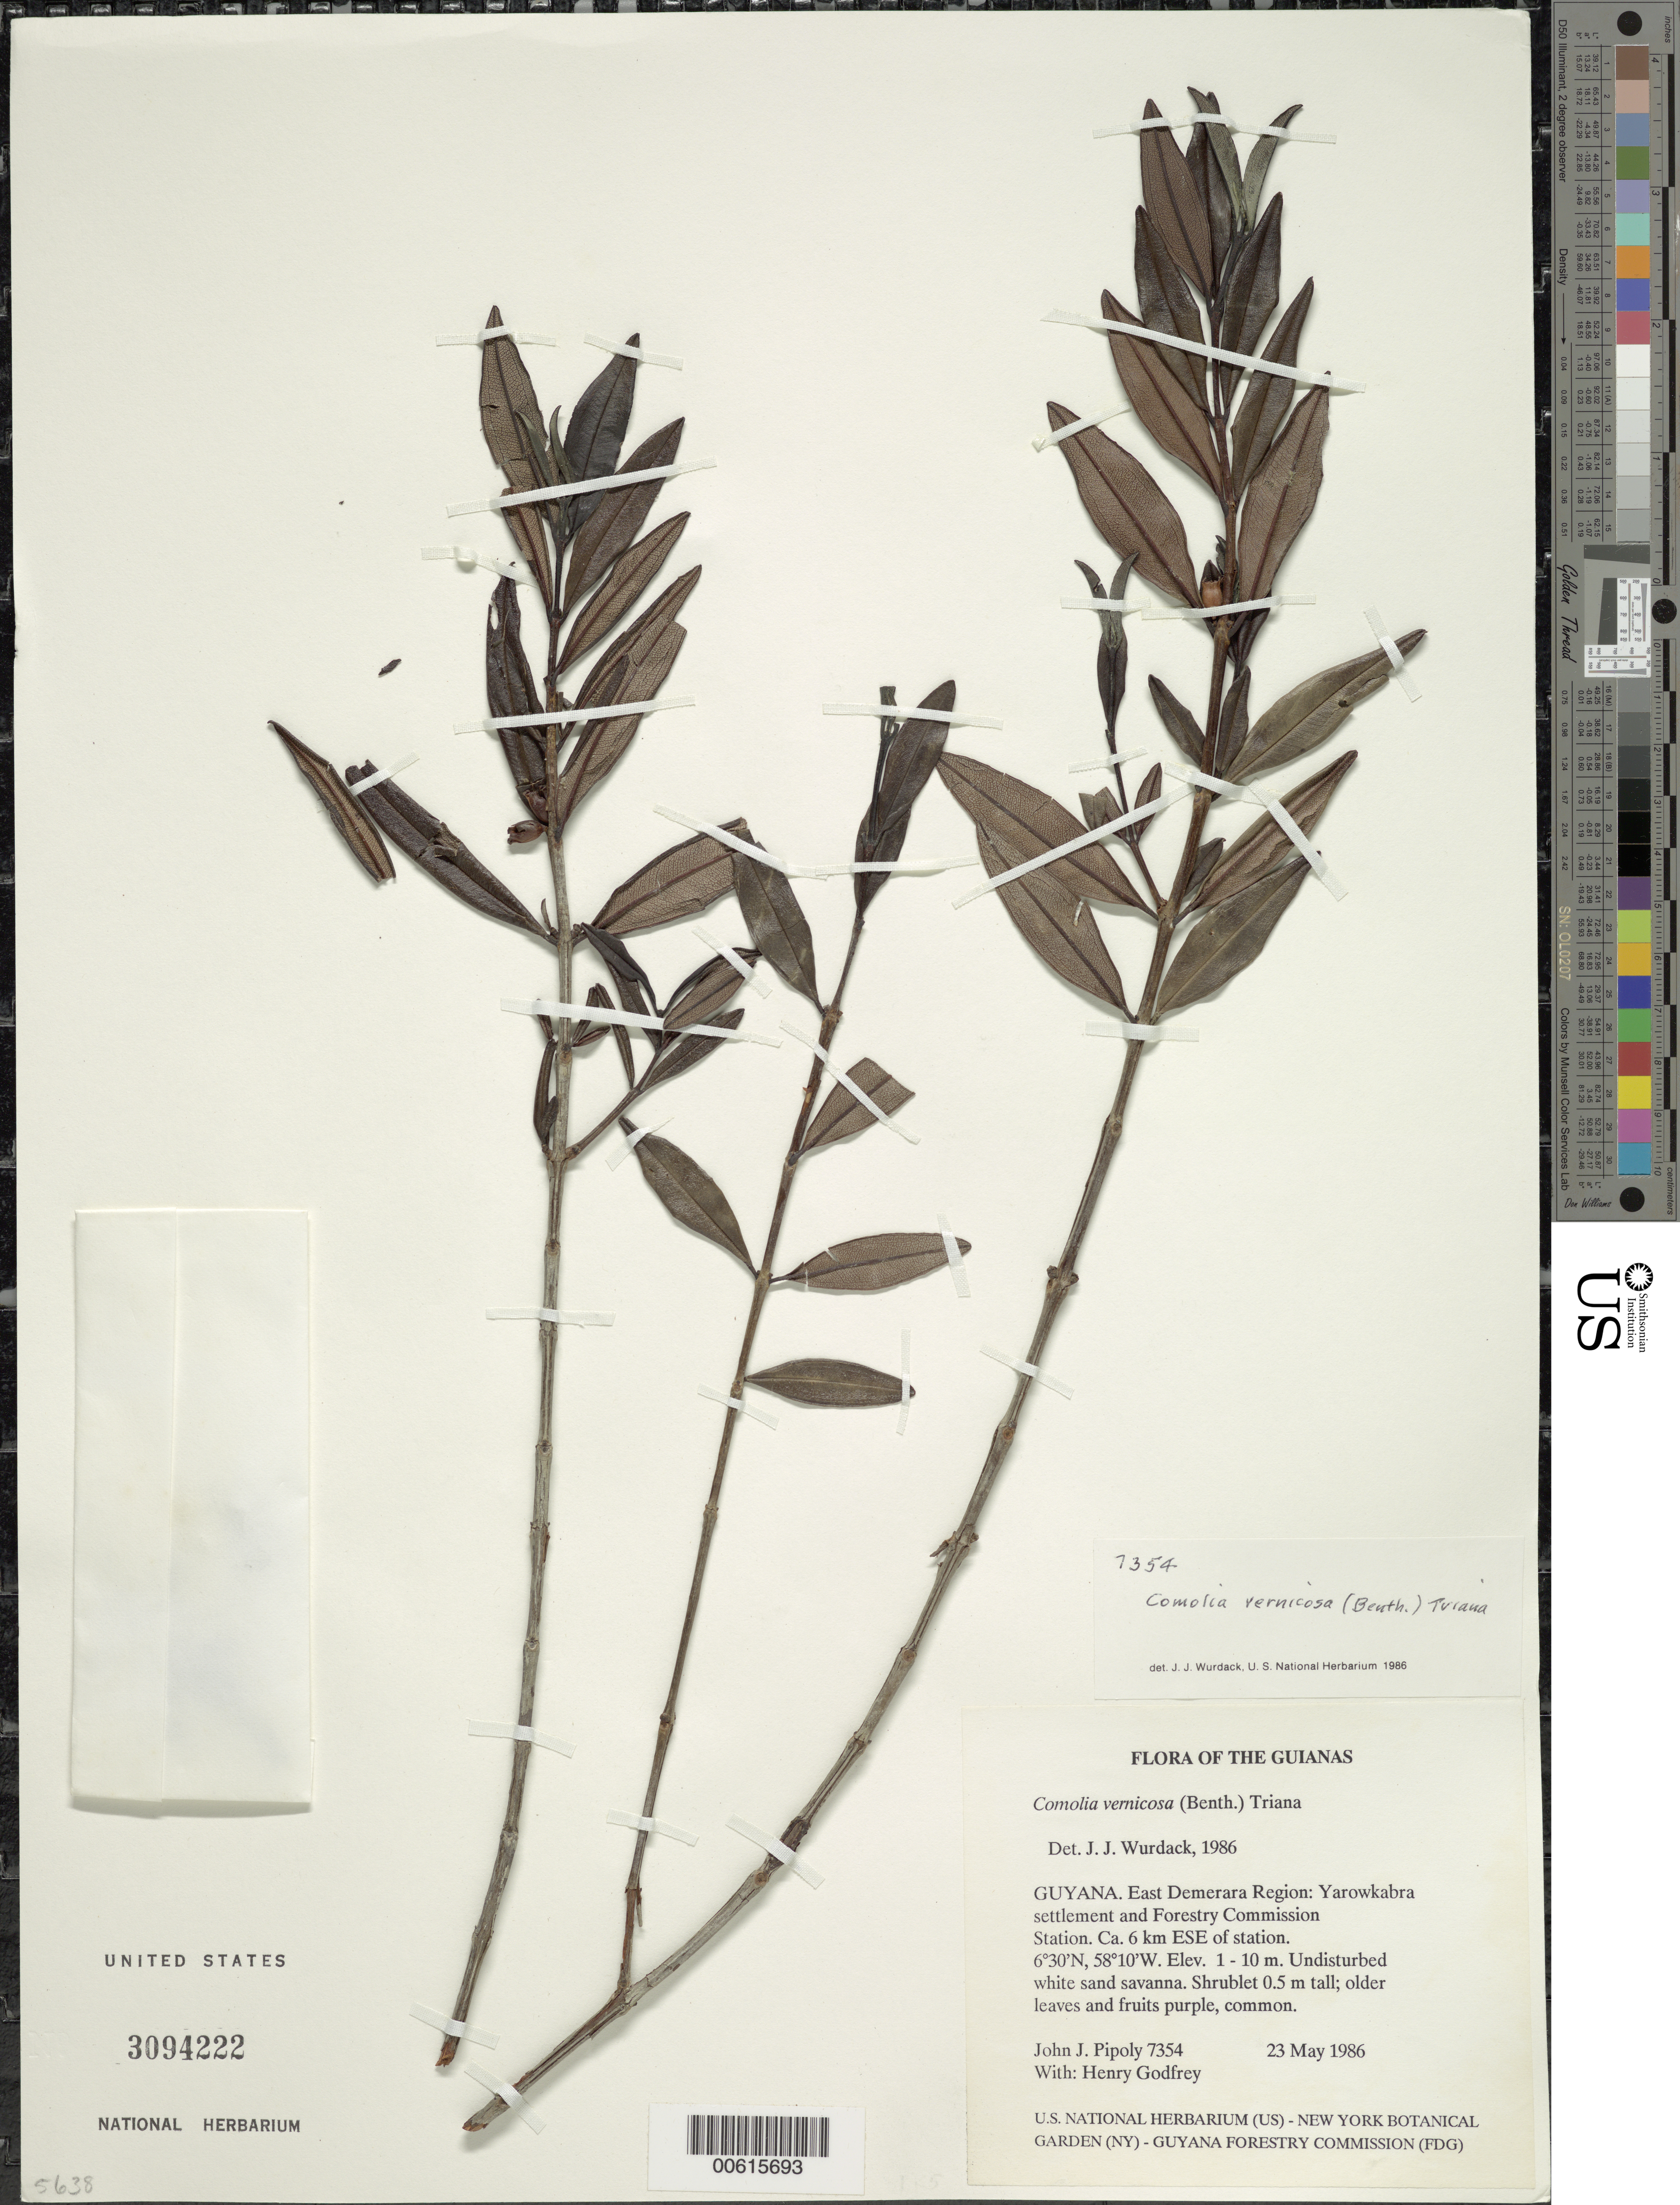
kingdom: Plantae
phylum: Tracheophyta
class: Magnoliopsida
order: Myrtales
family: Melastomataceae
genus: Leiostegia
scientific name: Leiostegia vernicosa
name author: Benth.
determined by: Nunes da Silva, Diego, (RB), Jardim Botanico do Rio de Janeiro - Herbario (BRAZIL)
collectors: J. J. Pipoly & H. Godfrey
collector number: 7354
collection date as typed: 23 May 1986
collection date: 1986-05-23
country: Guyana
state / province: Demerara-Mahaica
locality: Yarowkabra settlement and Forestry Commission Station ca. 6 km ESE of station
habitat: Undisturbed white sand savanna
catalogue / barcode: US 3094222